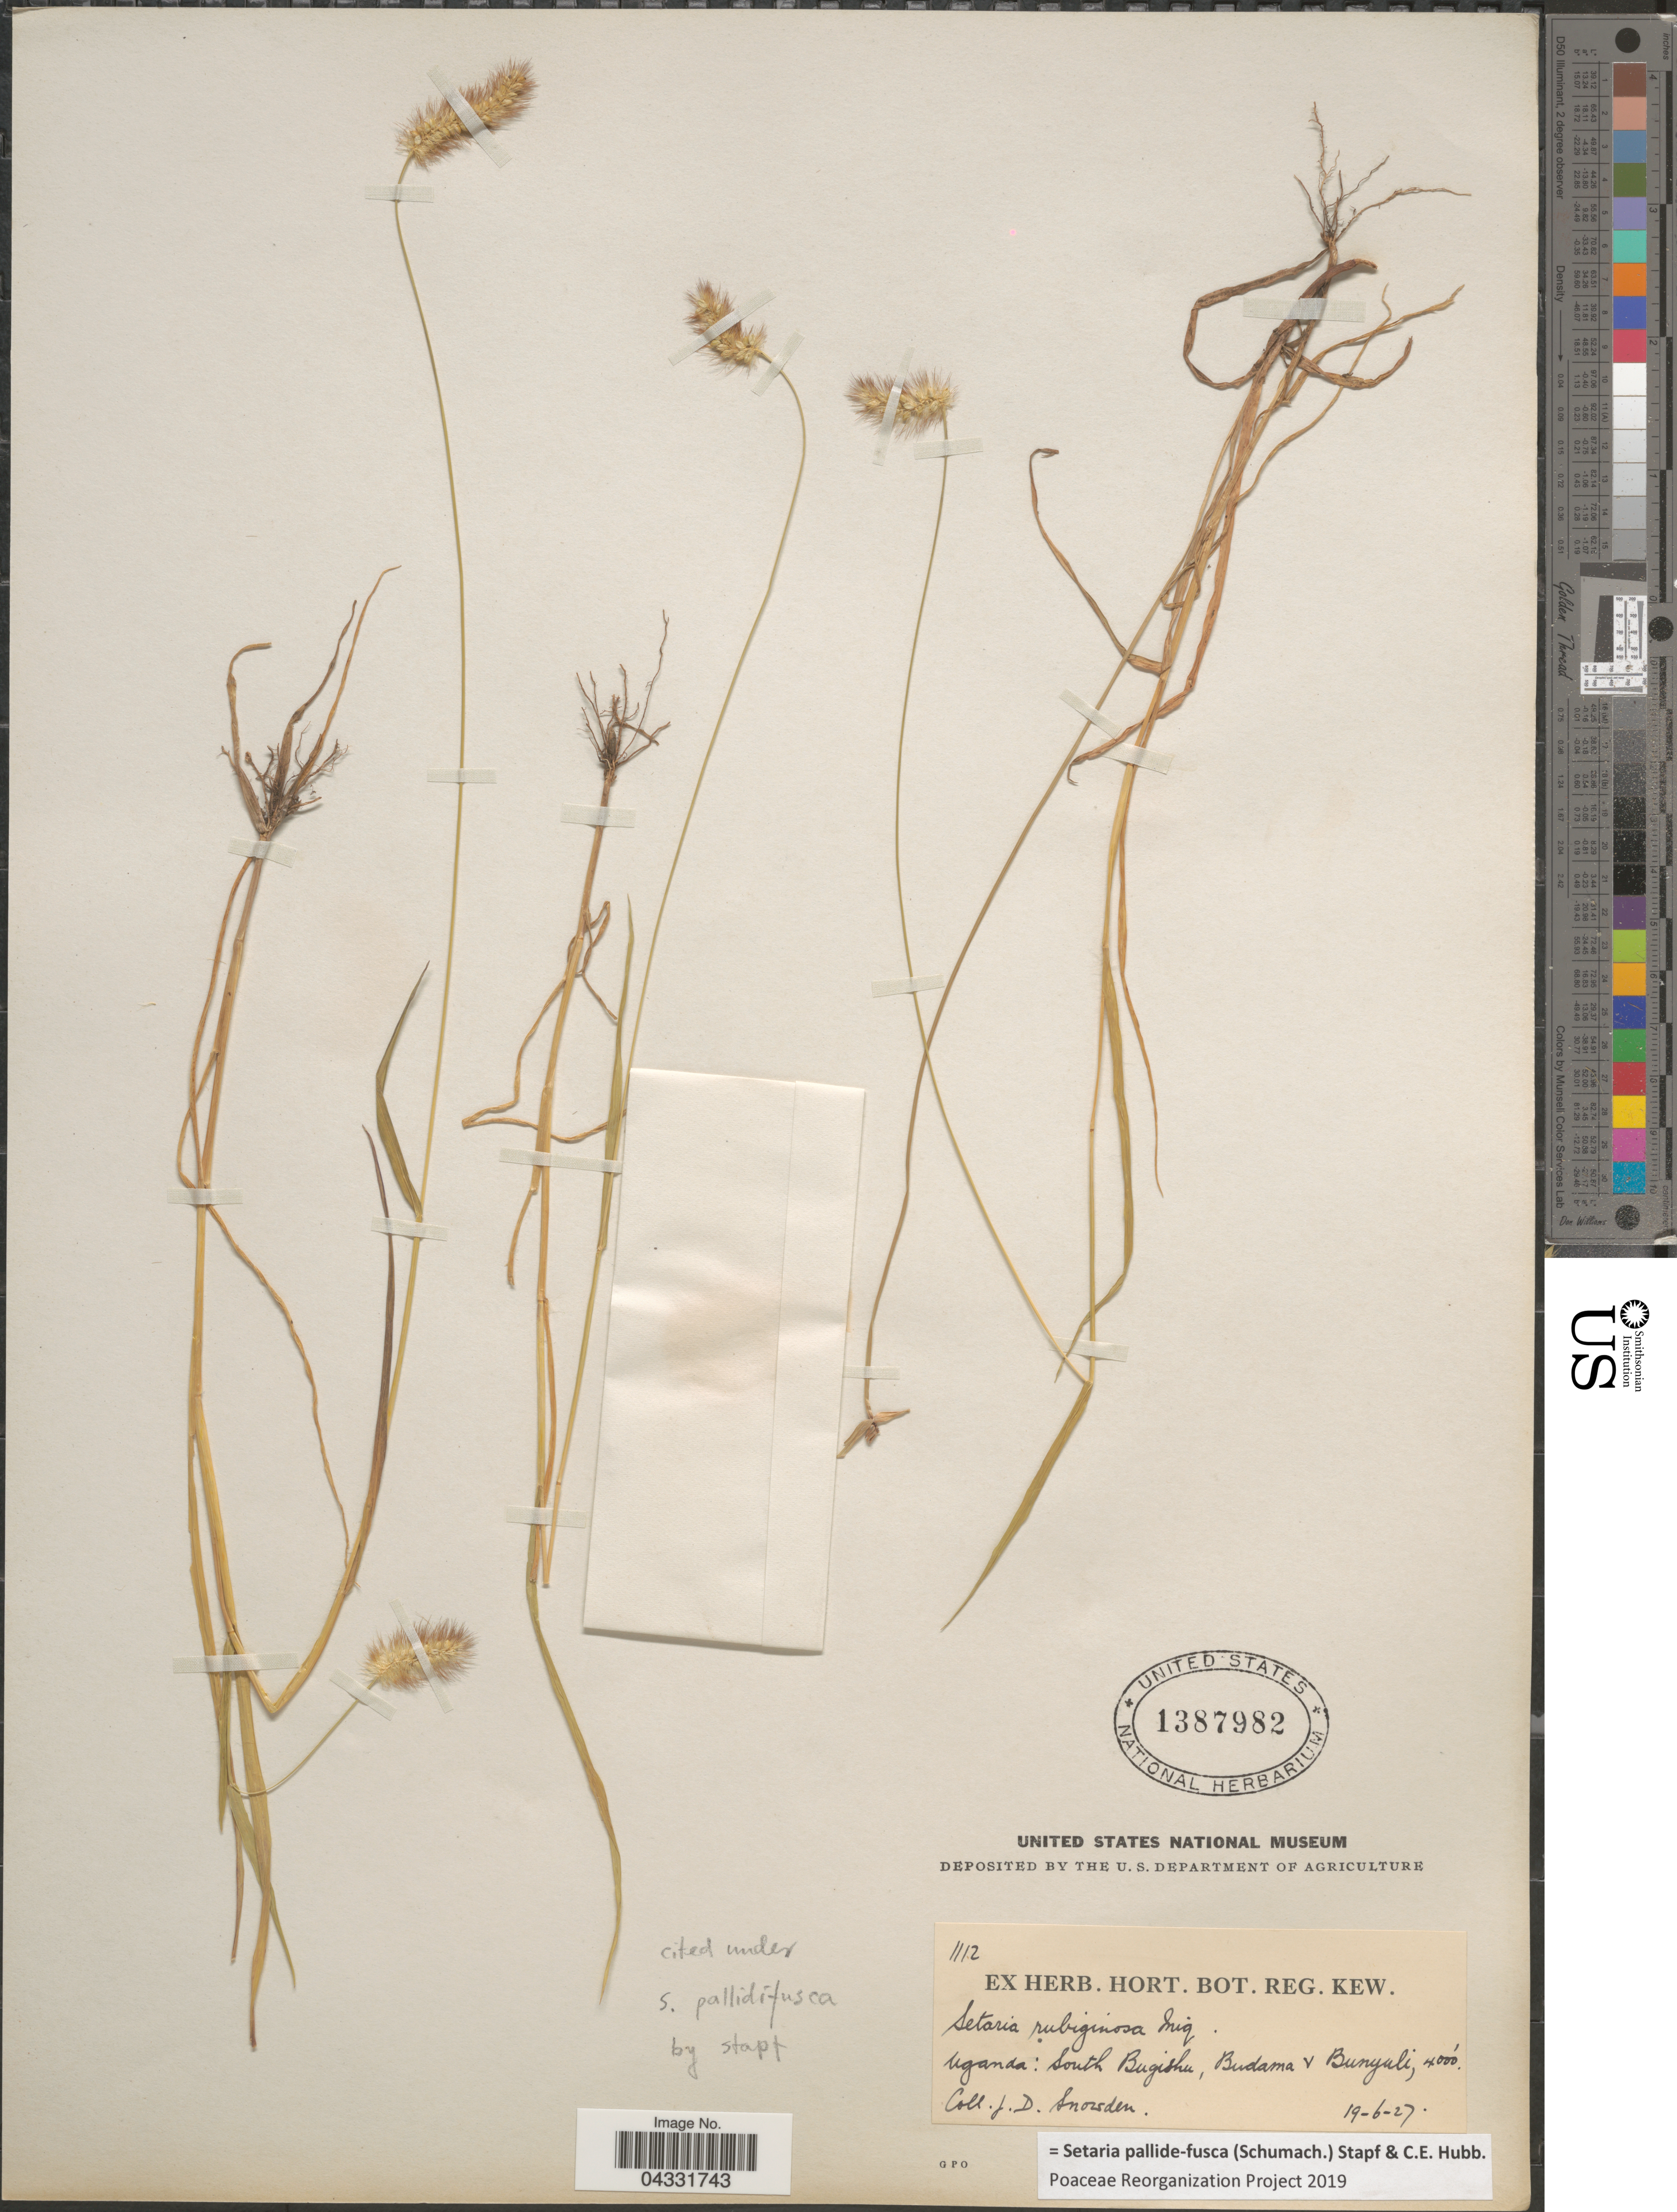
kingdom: Plantae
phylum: Tracheophyta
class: Liliopsida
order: Poales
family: Poaceae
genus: Setaria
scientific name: Setaria pallide-fusca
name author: (Schumach.) Stapf & C.E. Hubb.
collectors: J. Snowden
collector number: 1112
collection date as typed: Transcribed d/m/y: 19/6/27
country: Uganda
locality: South Bugishu, Budama [illegible text] Bunyali.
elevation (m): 1219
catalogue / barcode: US 1387982